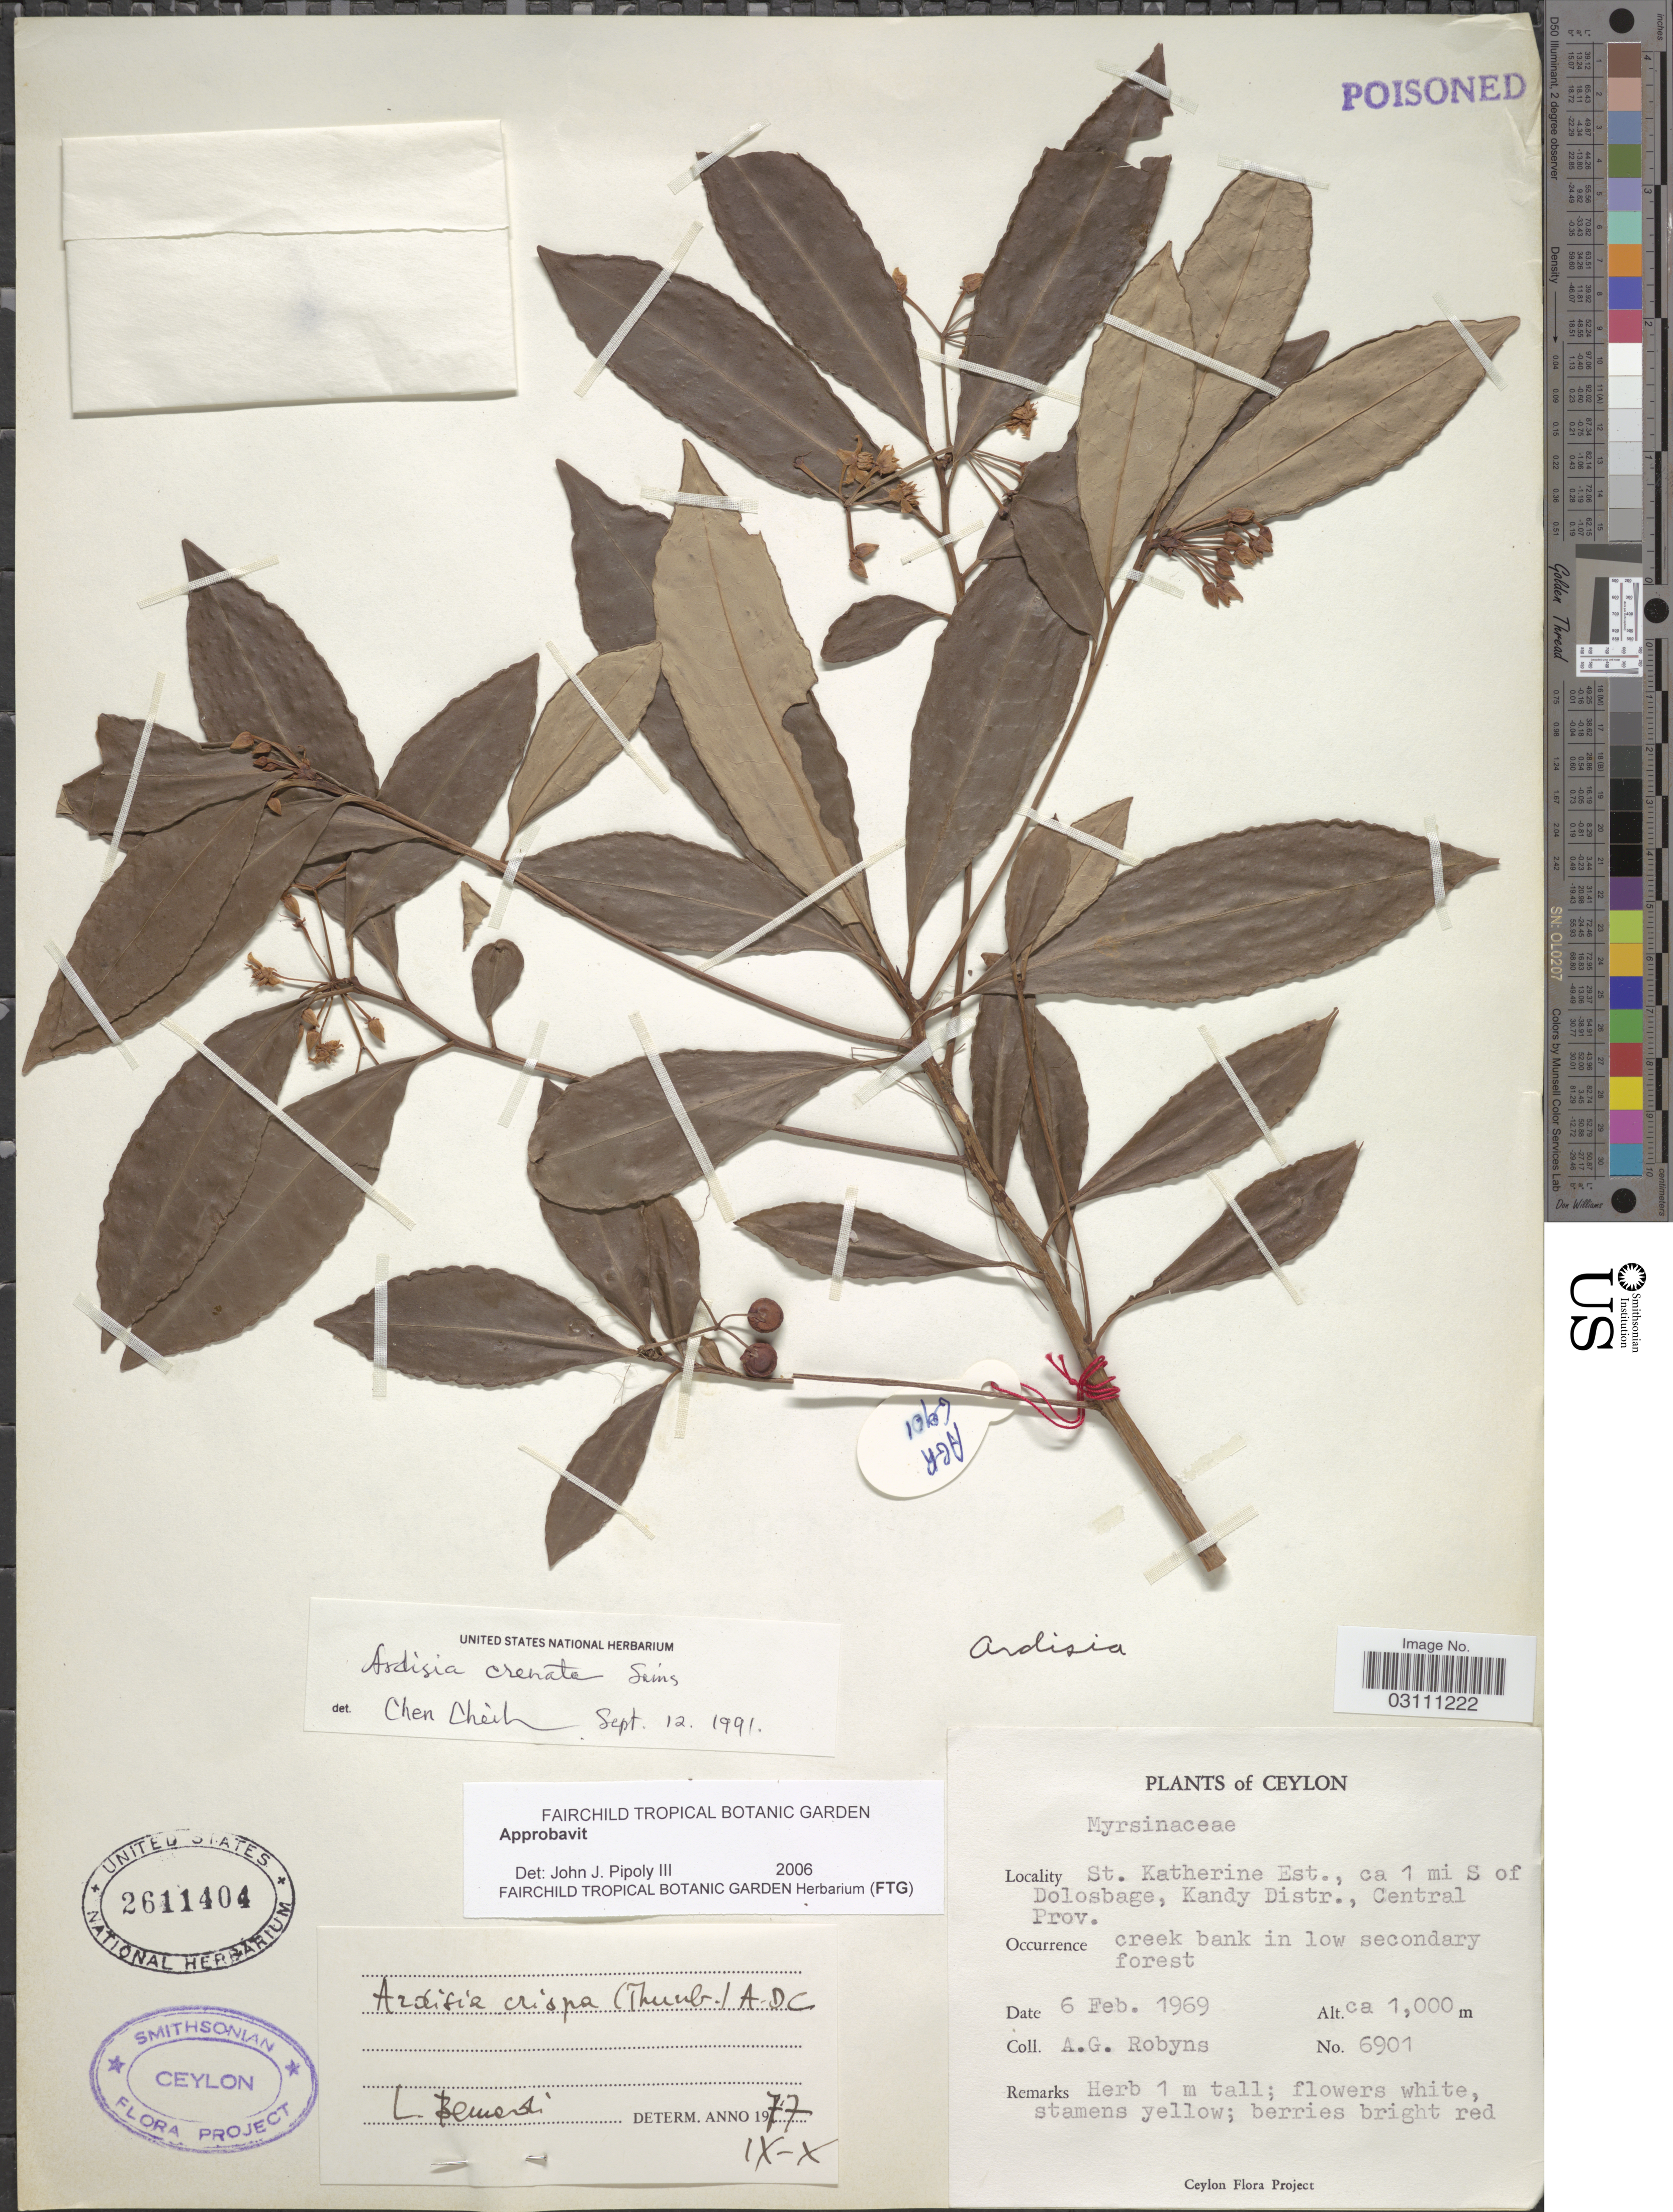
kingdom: Plantae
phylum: Tracheophyta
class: Magnoliopsida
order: Ericales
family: Primulaceae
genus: Ardisia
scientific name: Ardisia crenata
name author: Sims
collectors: A. Robyns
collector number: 6901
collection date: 1969-02-06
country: Sri Lanka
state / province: Central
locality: Ceylon. St. Katherine Est., ca 1 mi S of Dolosbage, Kandy Distr.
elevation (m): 1000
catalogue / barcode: US 2611404